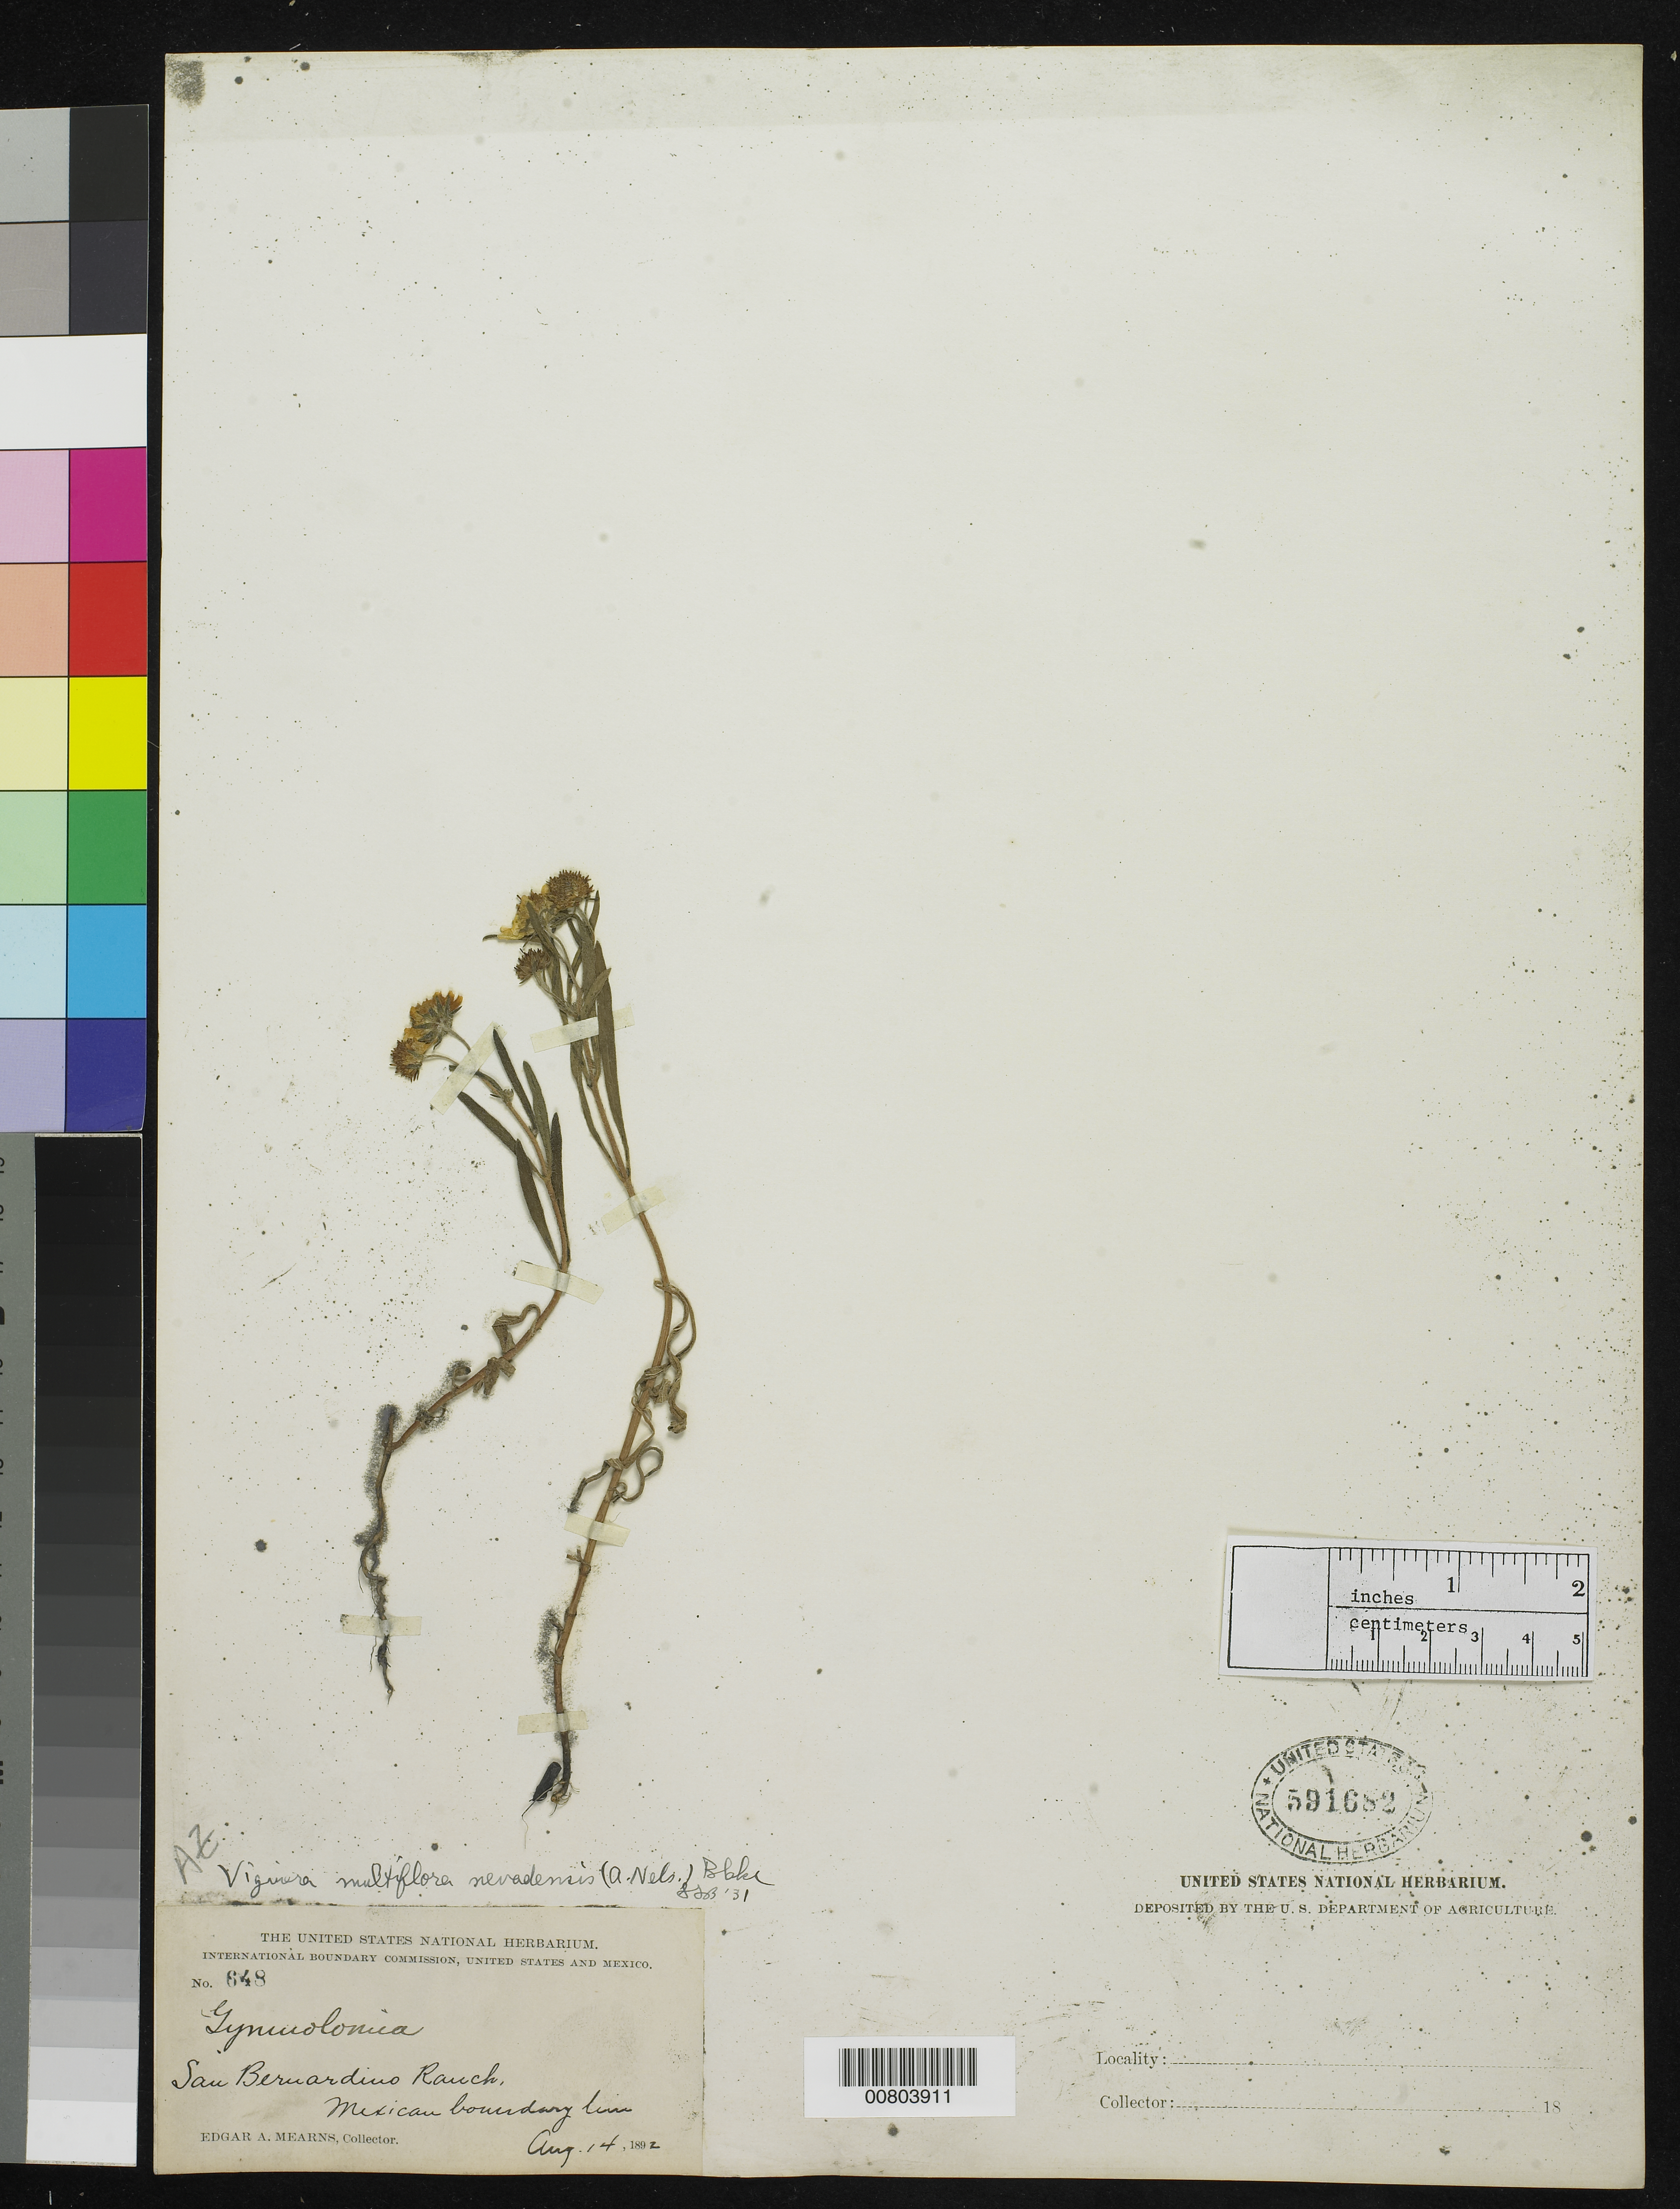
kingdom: Plantae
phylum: Tracheophyta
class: Magnoliopsida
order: Asterales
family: Asteraceae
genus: Viguiera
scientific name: Viguiera multiflora var. nevadensis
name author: (A. Nelson) S.F. Blake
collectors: E. A. Mearns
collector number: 648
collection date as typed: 14 Aug 1892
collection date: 1892-08-14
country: United States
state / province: Arizona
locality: San Bernardino Ranch, Mexican Boundery Line.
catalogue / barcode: US 591682